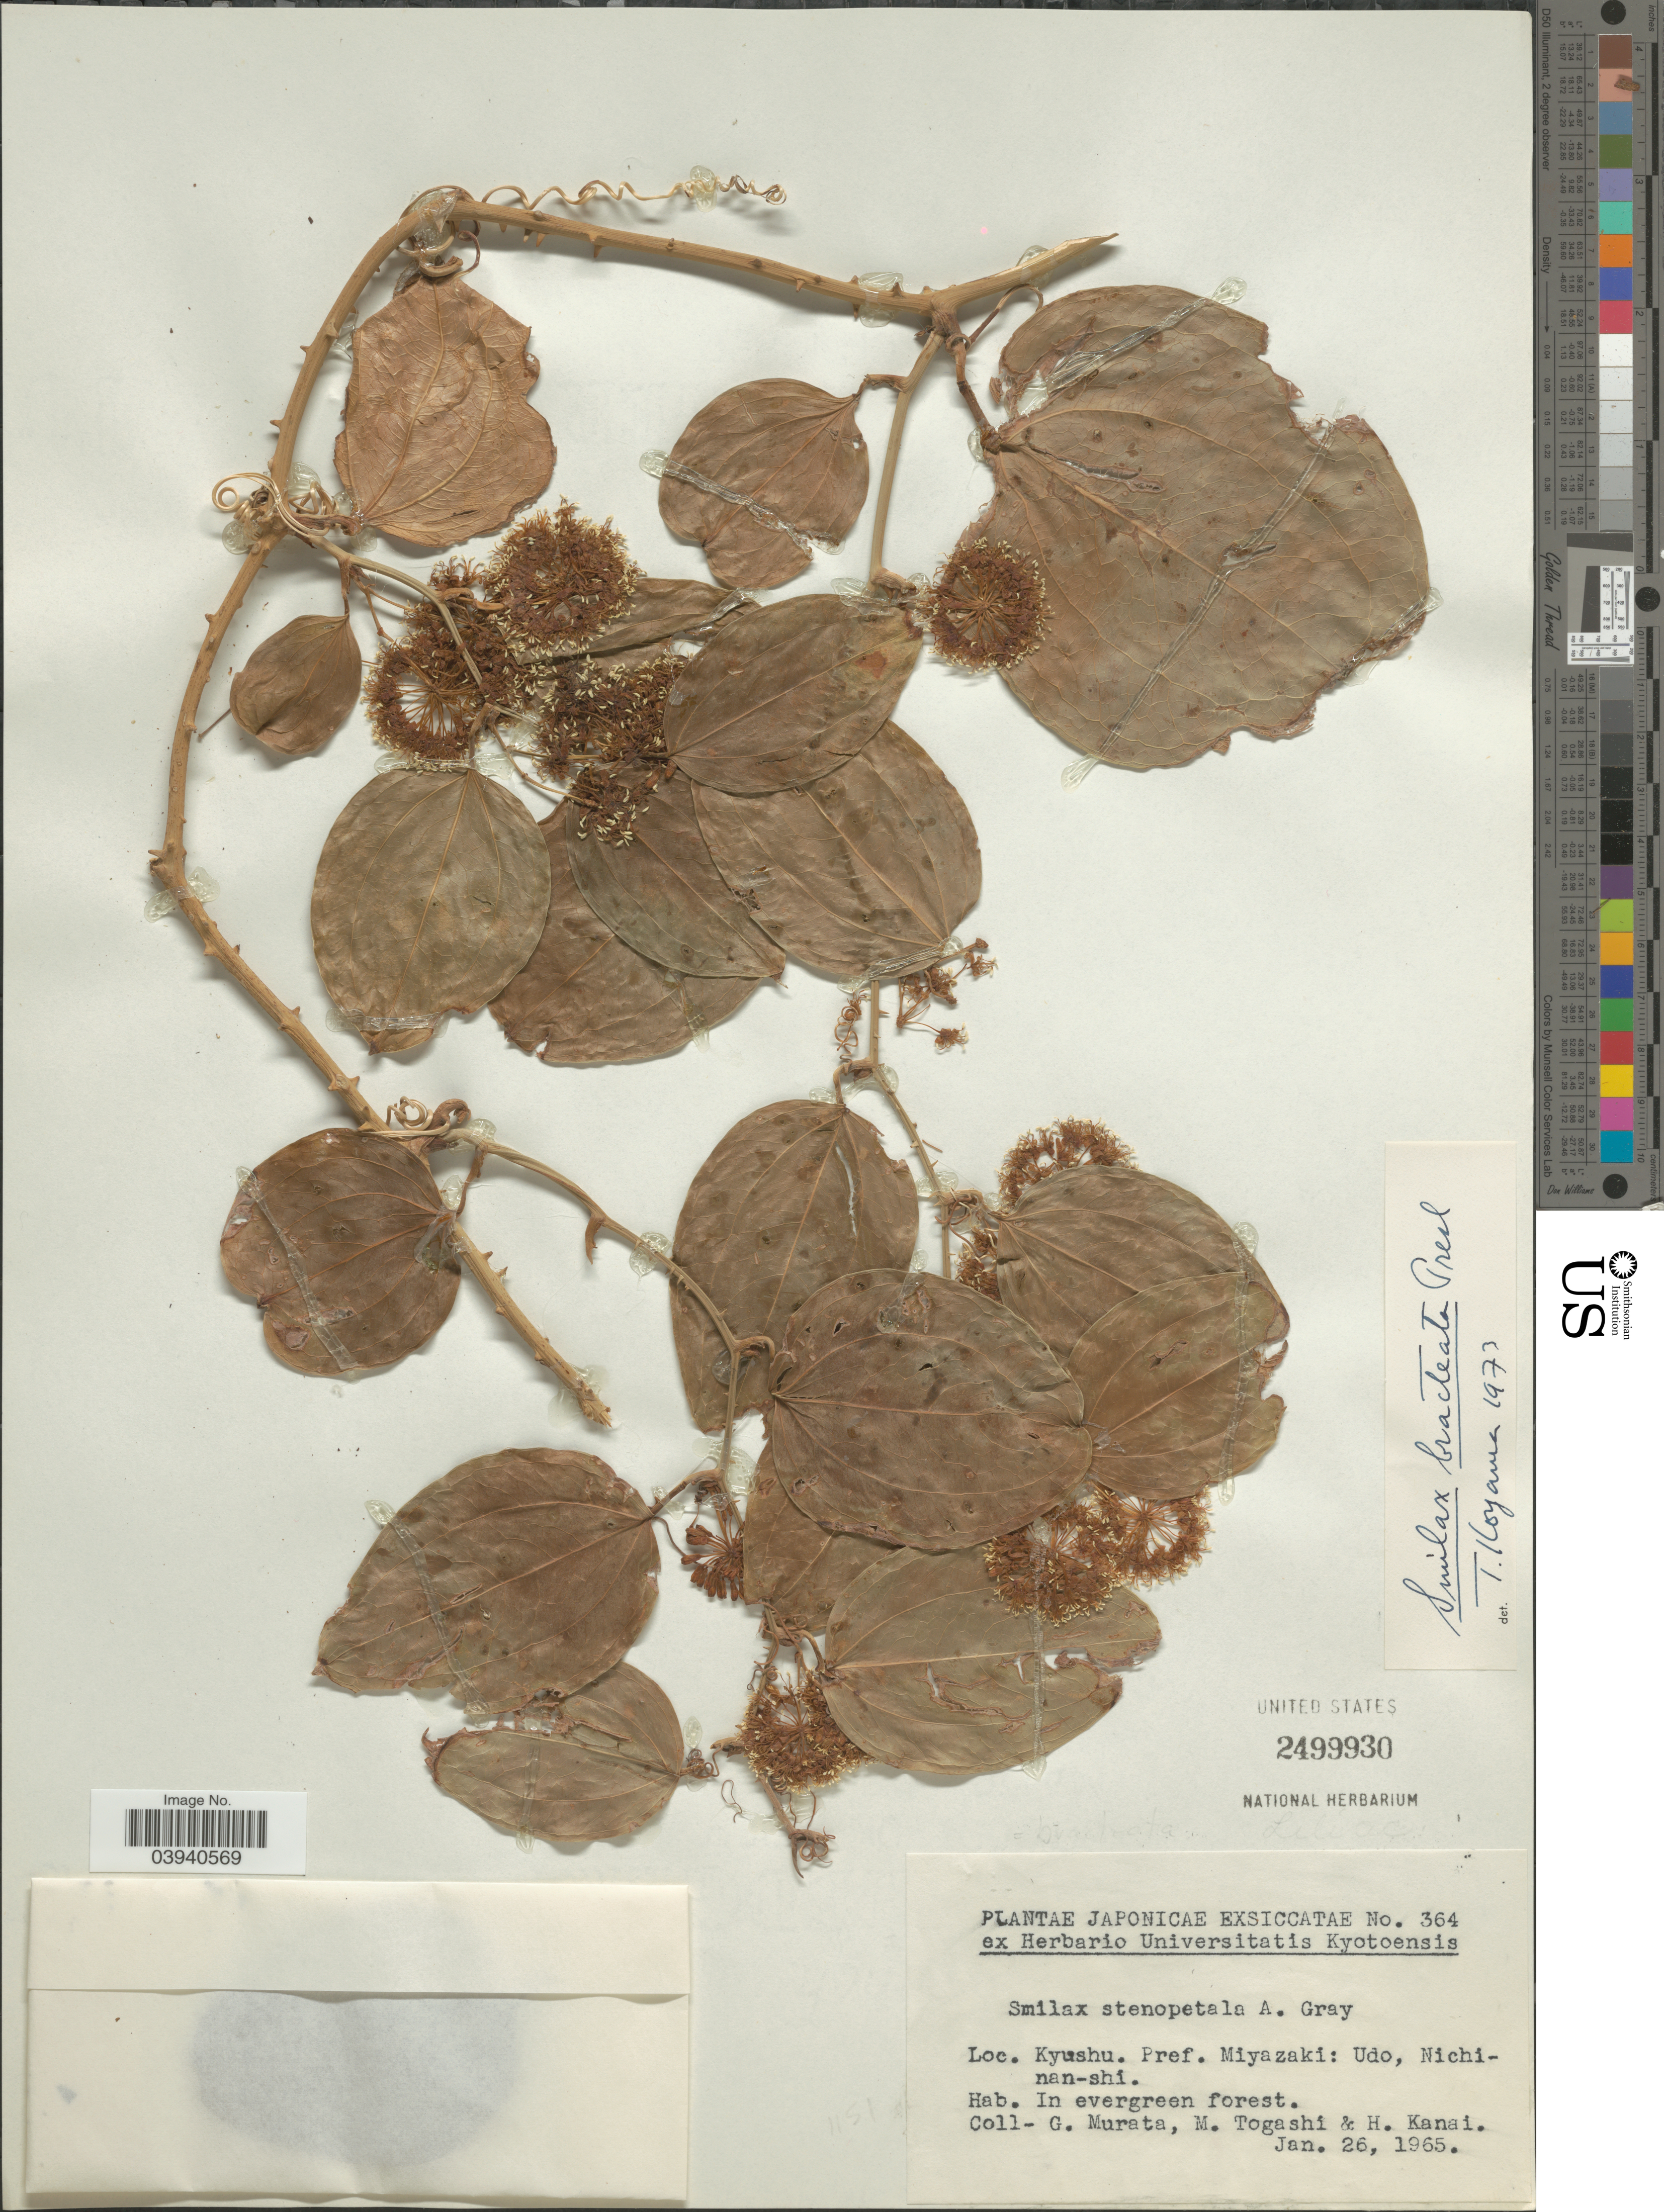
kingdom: Plantae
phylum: Tracheophyta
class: Liliopsida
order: Liliales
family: Smilacaceae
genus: Smilax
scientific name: Smilax bracteata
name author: C. Presl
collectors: G. Murata, M. Togashi & H. Kanai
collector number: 364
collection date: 1965-01-26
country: Japan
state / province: Miyazaki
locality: Kyushu. Pref. Miyazaki: Udo, Nichinan-shi.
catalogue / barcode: US 2499930